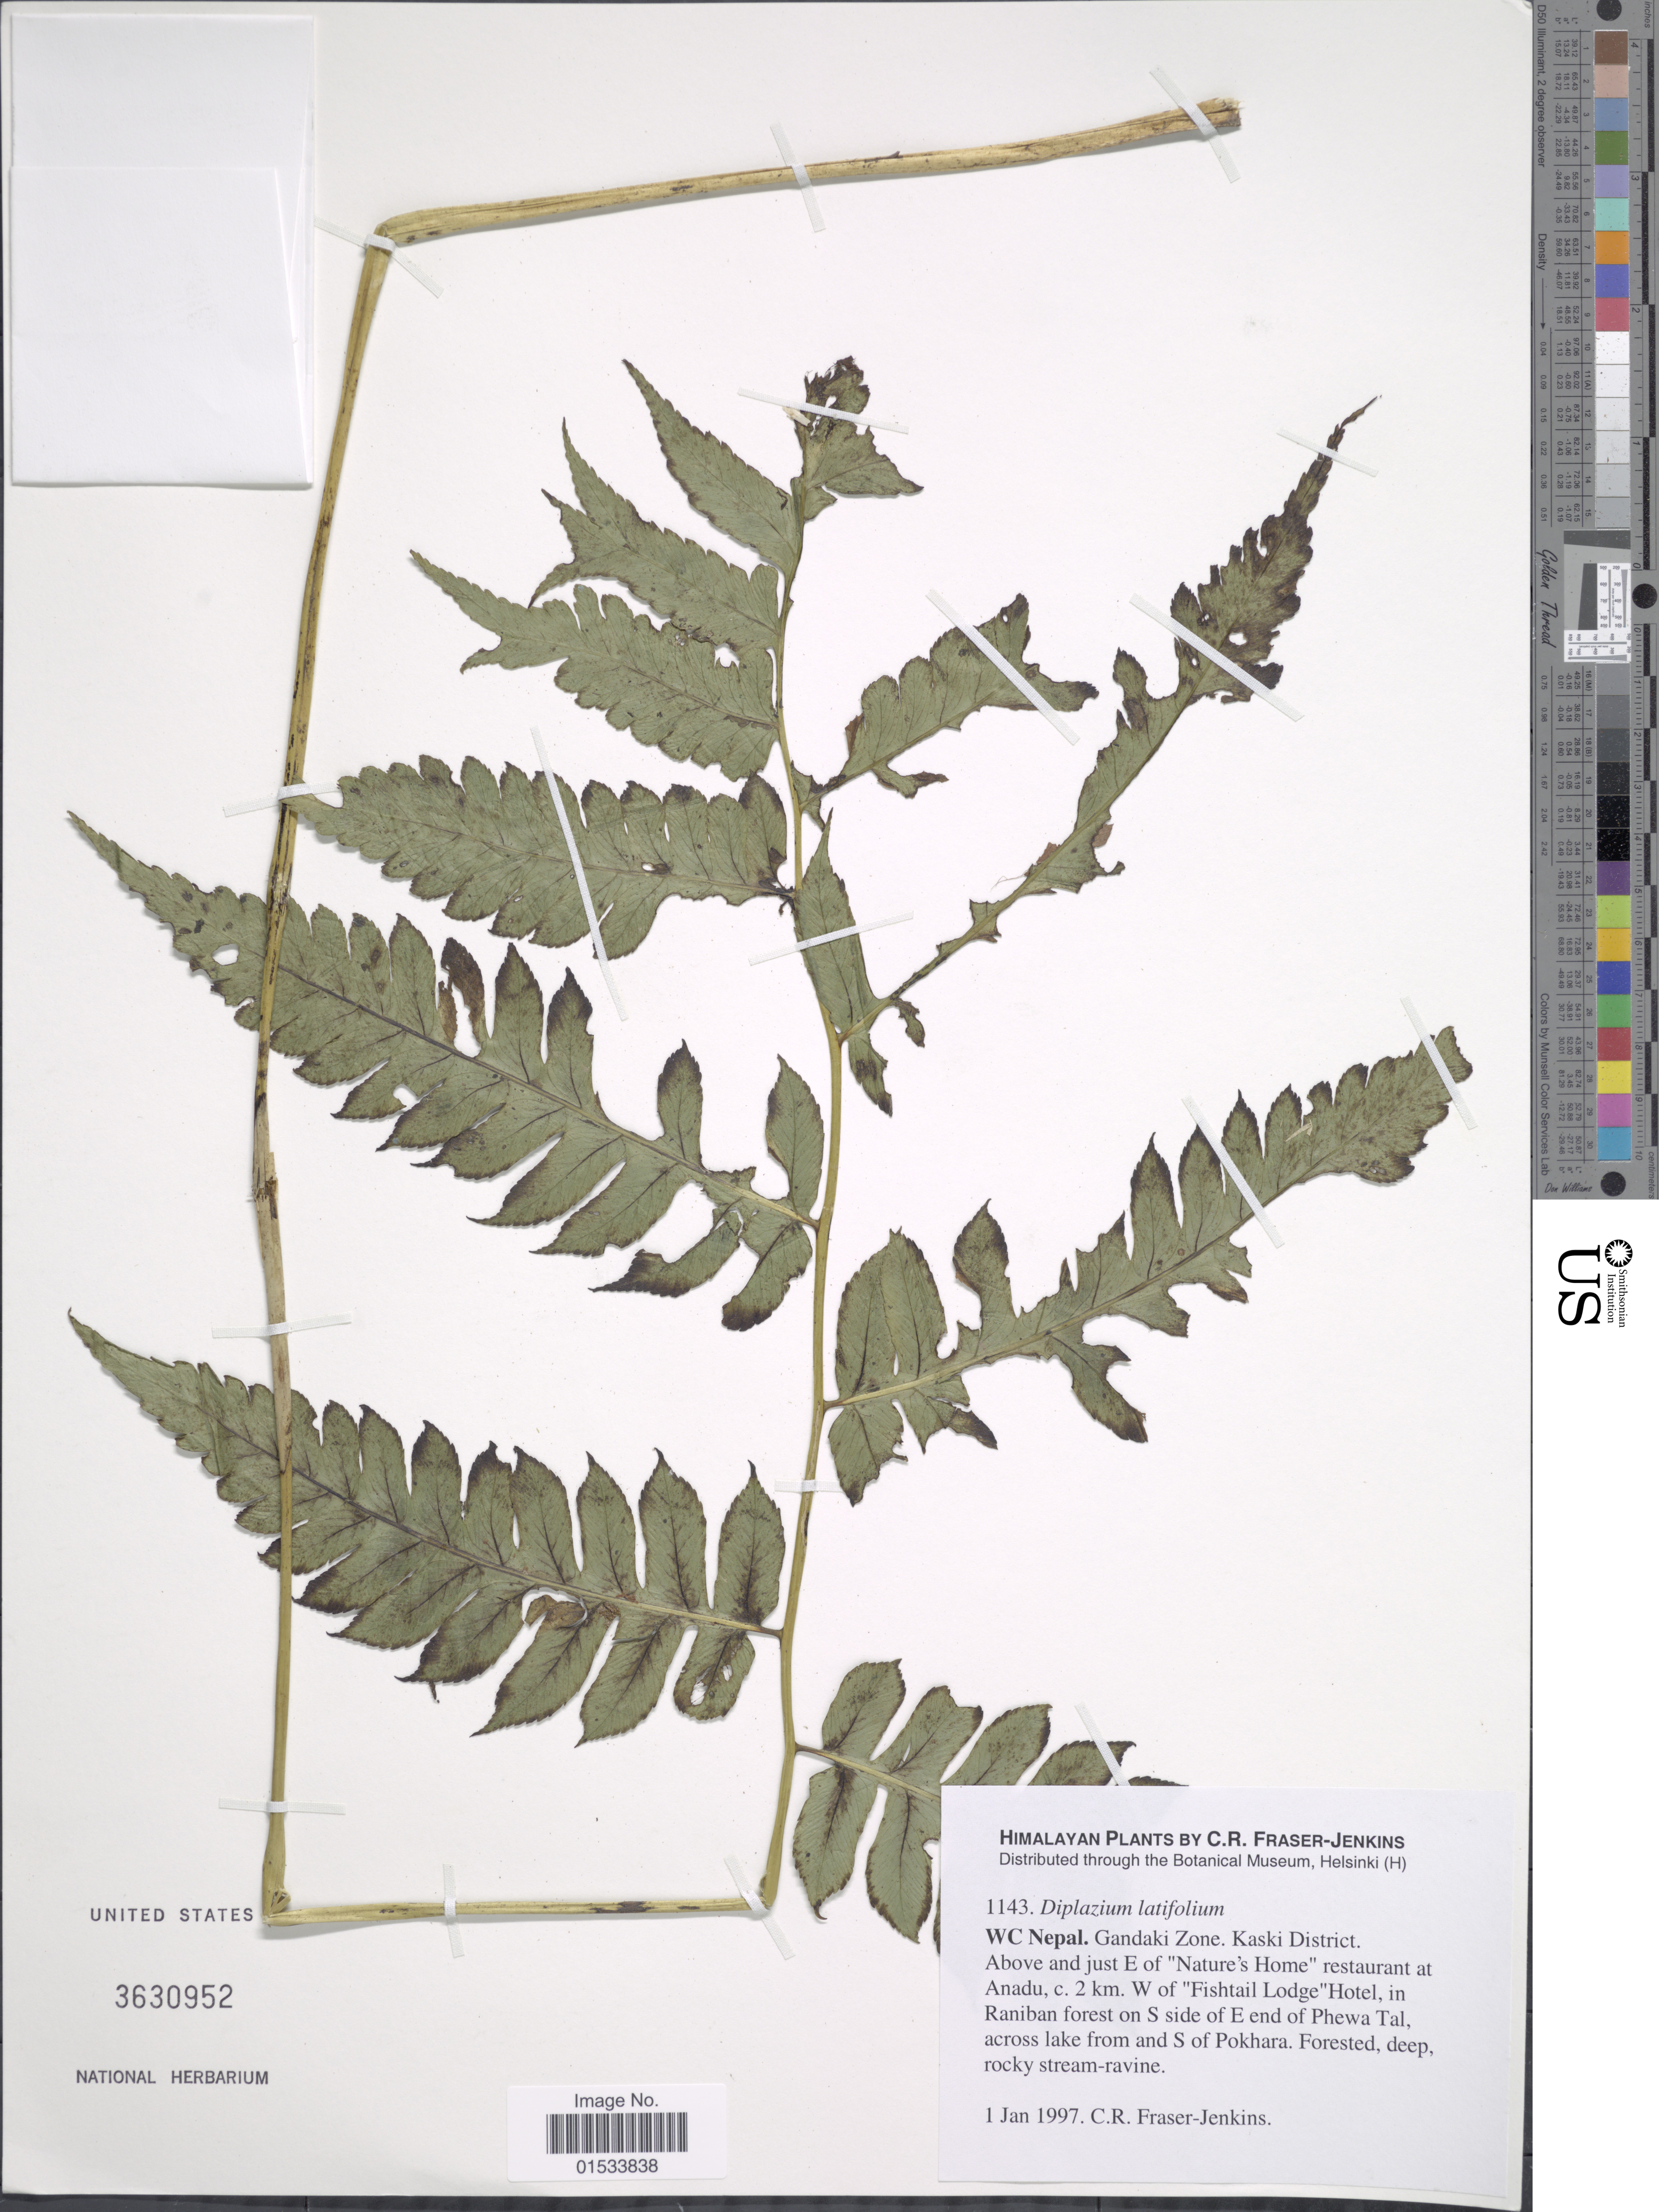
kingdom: Plantae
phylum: Tracheophyta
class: Polypodiopsida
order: Polypodiales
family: Athyriaceae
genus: Diplazium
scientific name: Diplazium latifolium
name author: (D. Don) T. Moore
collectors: C. R. Fraser-Jenkins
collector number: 1143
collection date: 1997-01-01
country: Nepal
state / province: Gandaki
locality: WC Nepal, Gandaki Zone, Kaski District, Above and just E of "Nature's Home"restaurant at Andu, c. 2 l,, W of "Fishtail Lodge"Hotel, in Raniban forest on S side of E end of Phewa Tal, across lake from and S of Pokhara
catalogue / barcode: US 3630952